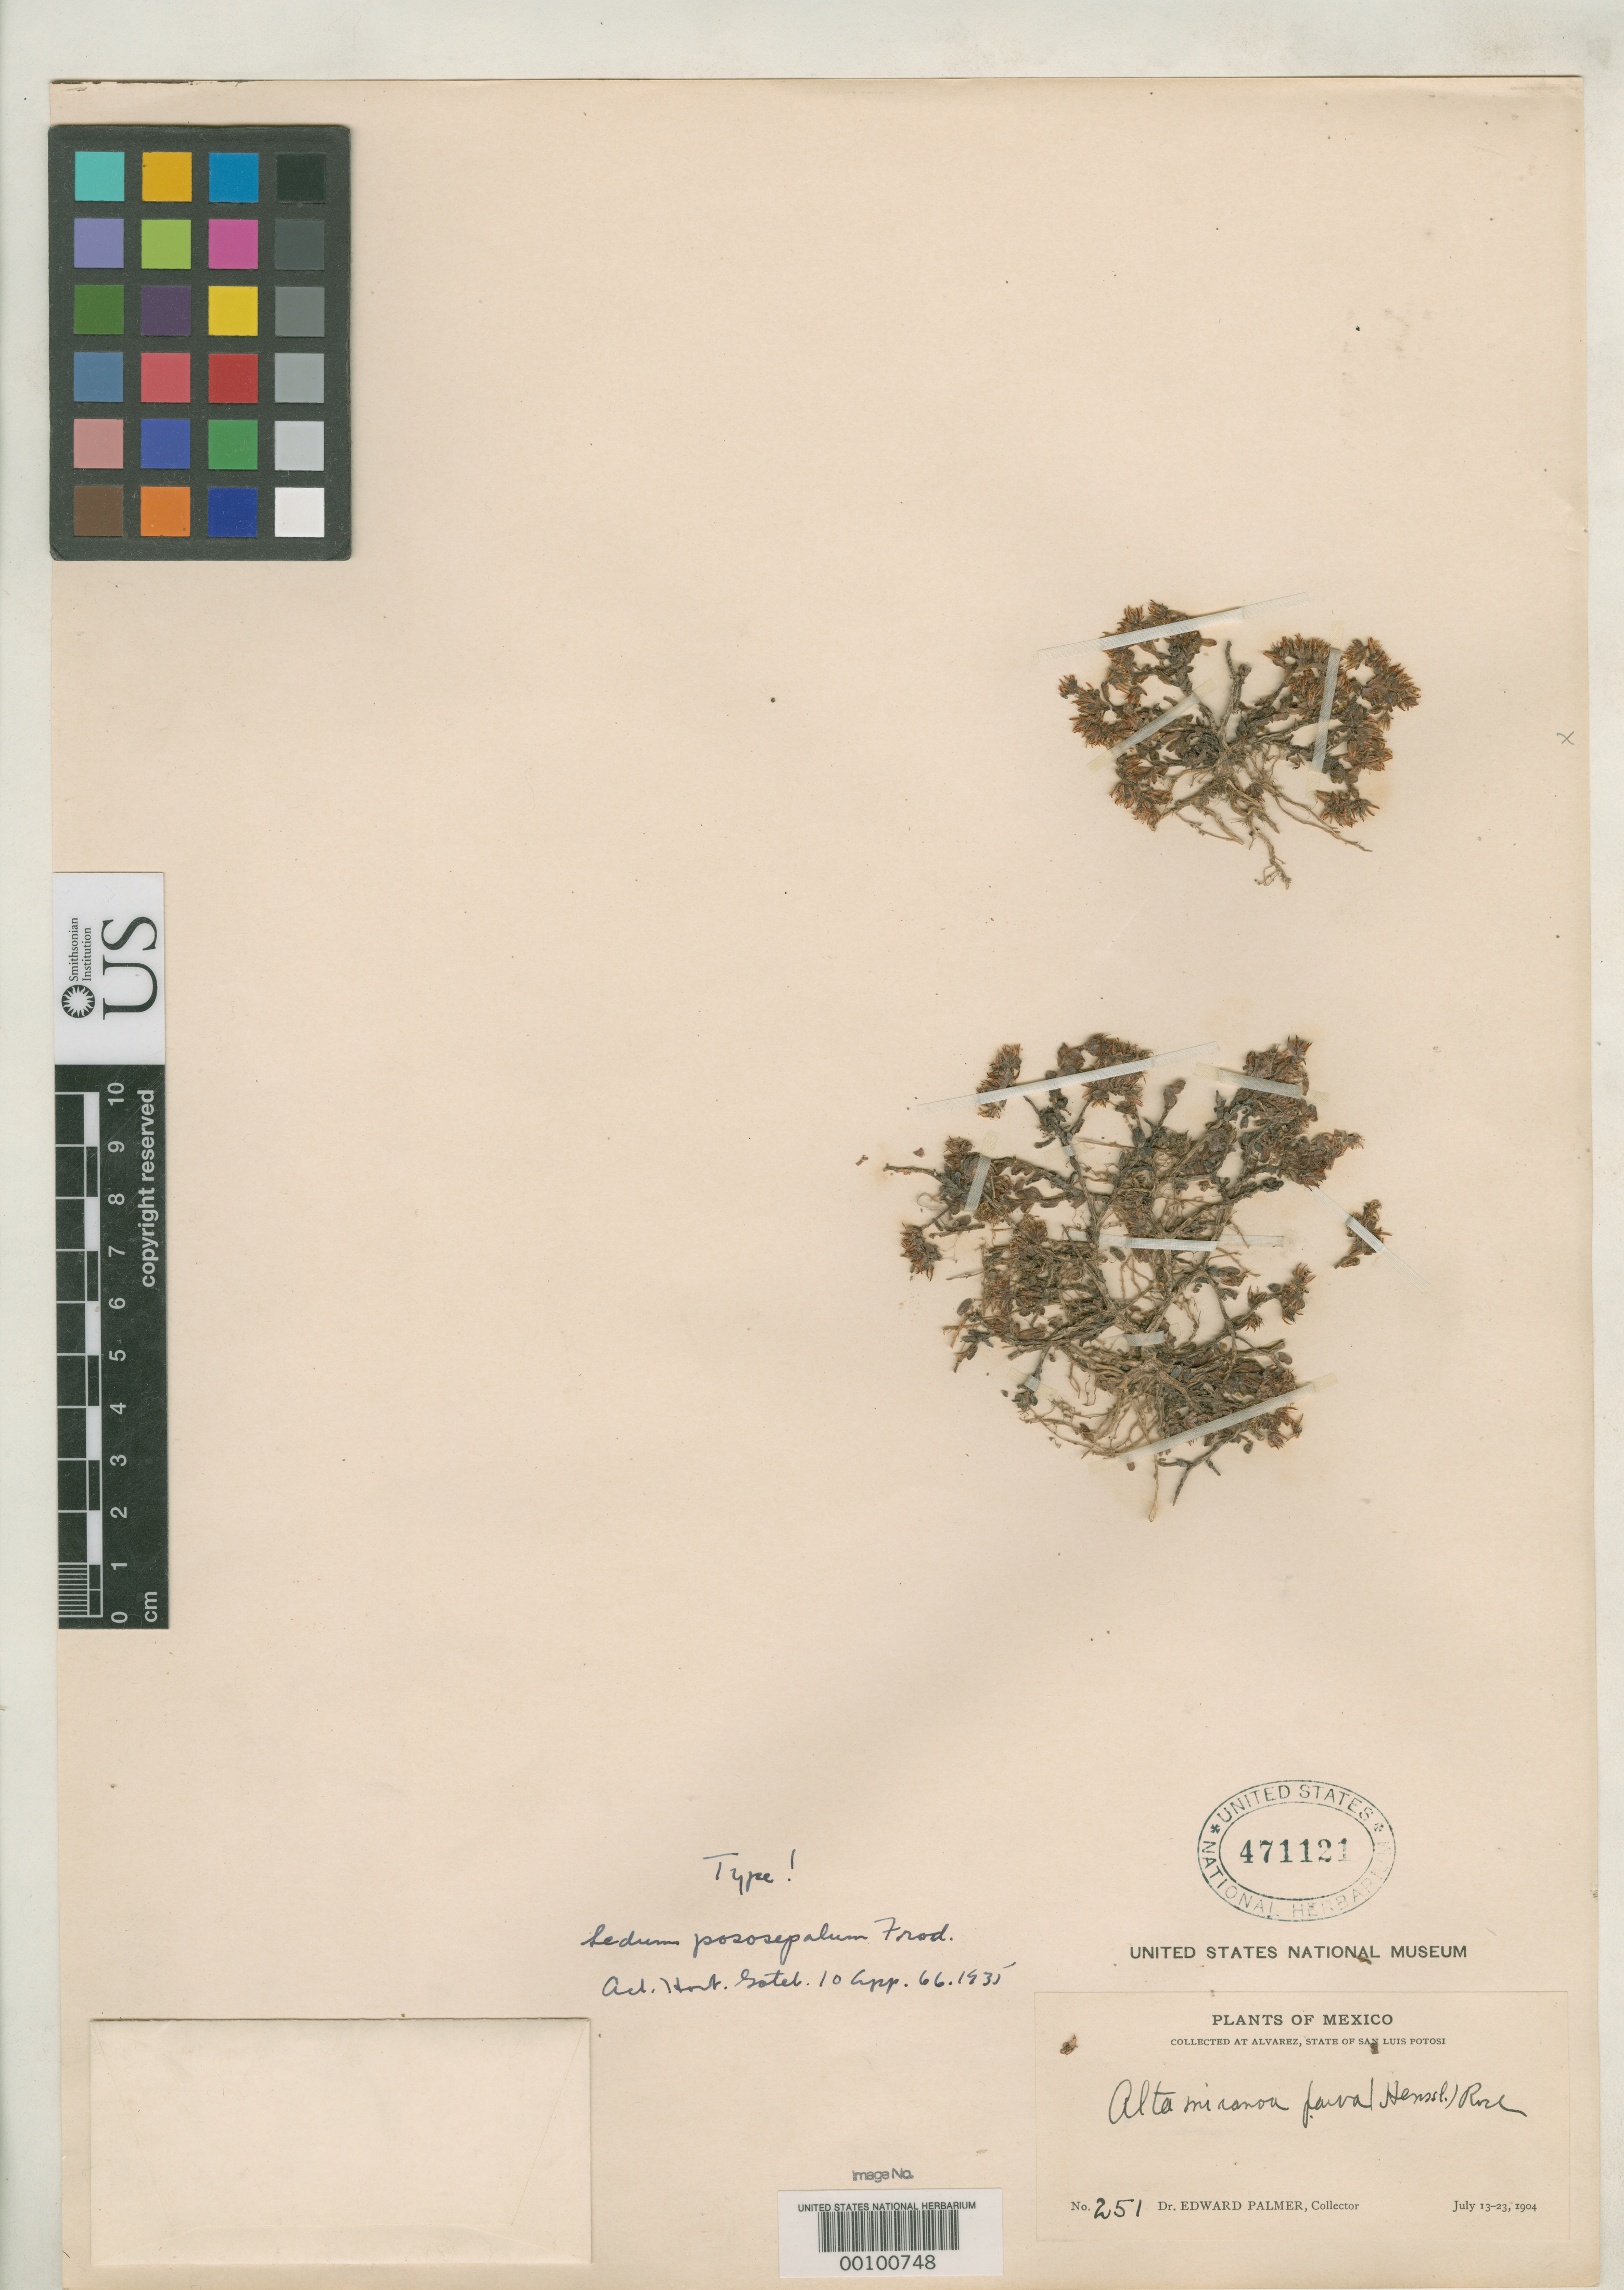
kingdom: Plantae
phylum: Tracheophyta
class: Magnoliopsida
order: Saxifragales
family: Crassulaceae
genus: Sedum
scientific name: Sedum pososepalum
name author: Fröd.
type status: Holotype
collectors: E. Palmer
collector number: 251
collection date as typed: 13 Jul 1904 to 23 Jul 1904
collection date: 1904-07-13/1904-07-23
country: Mexico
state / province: San Luis Potosi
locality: Alvarez.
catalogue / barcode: US 471121